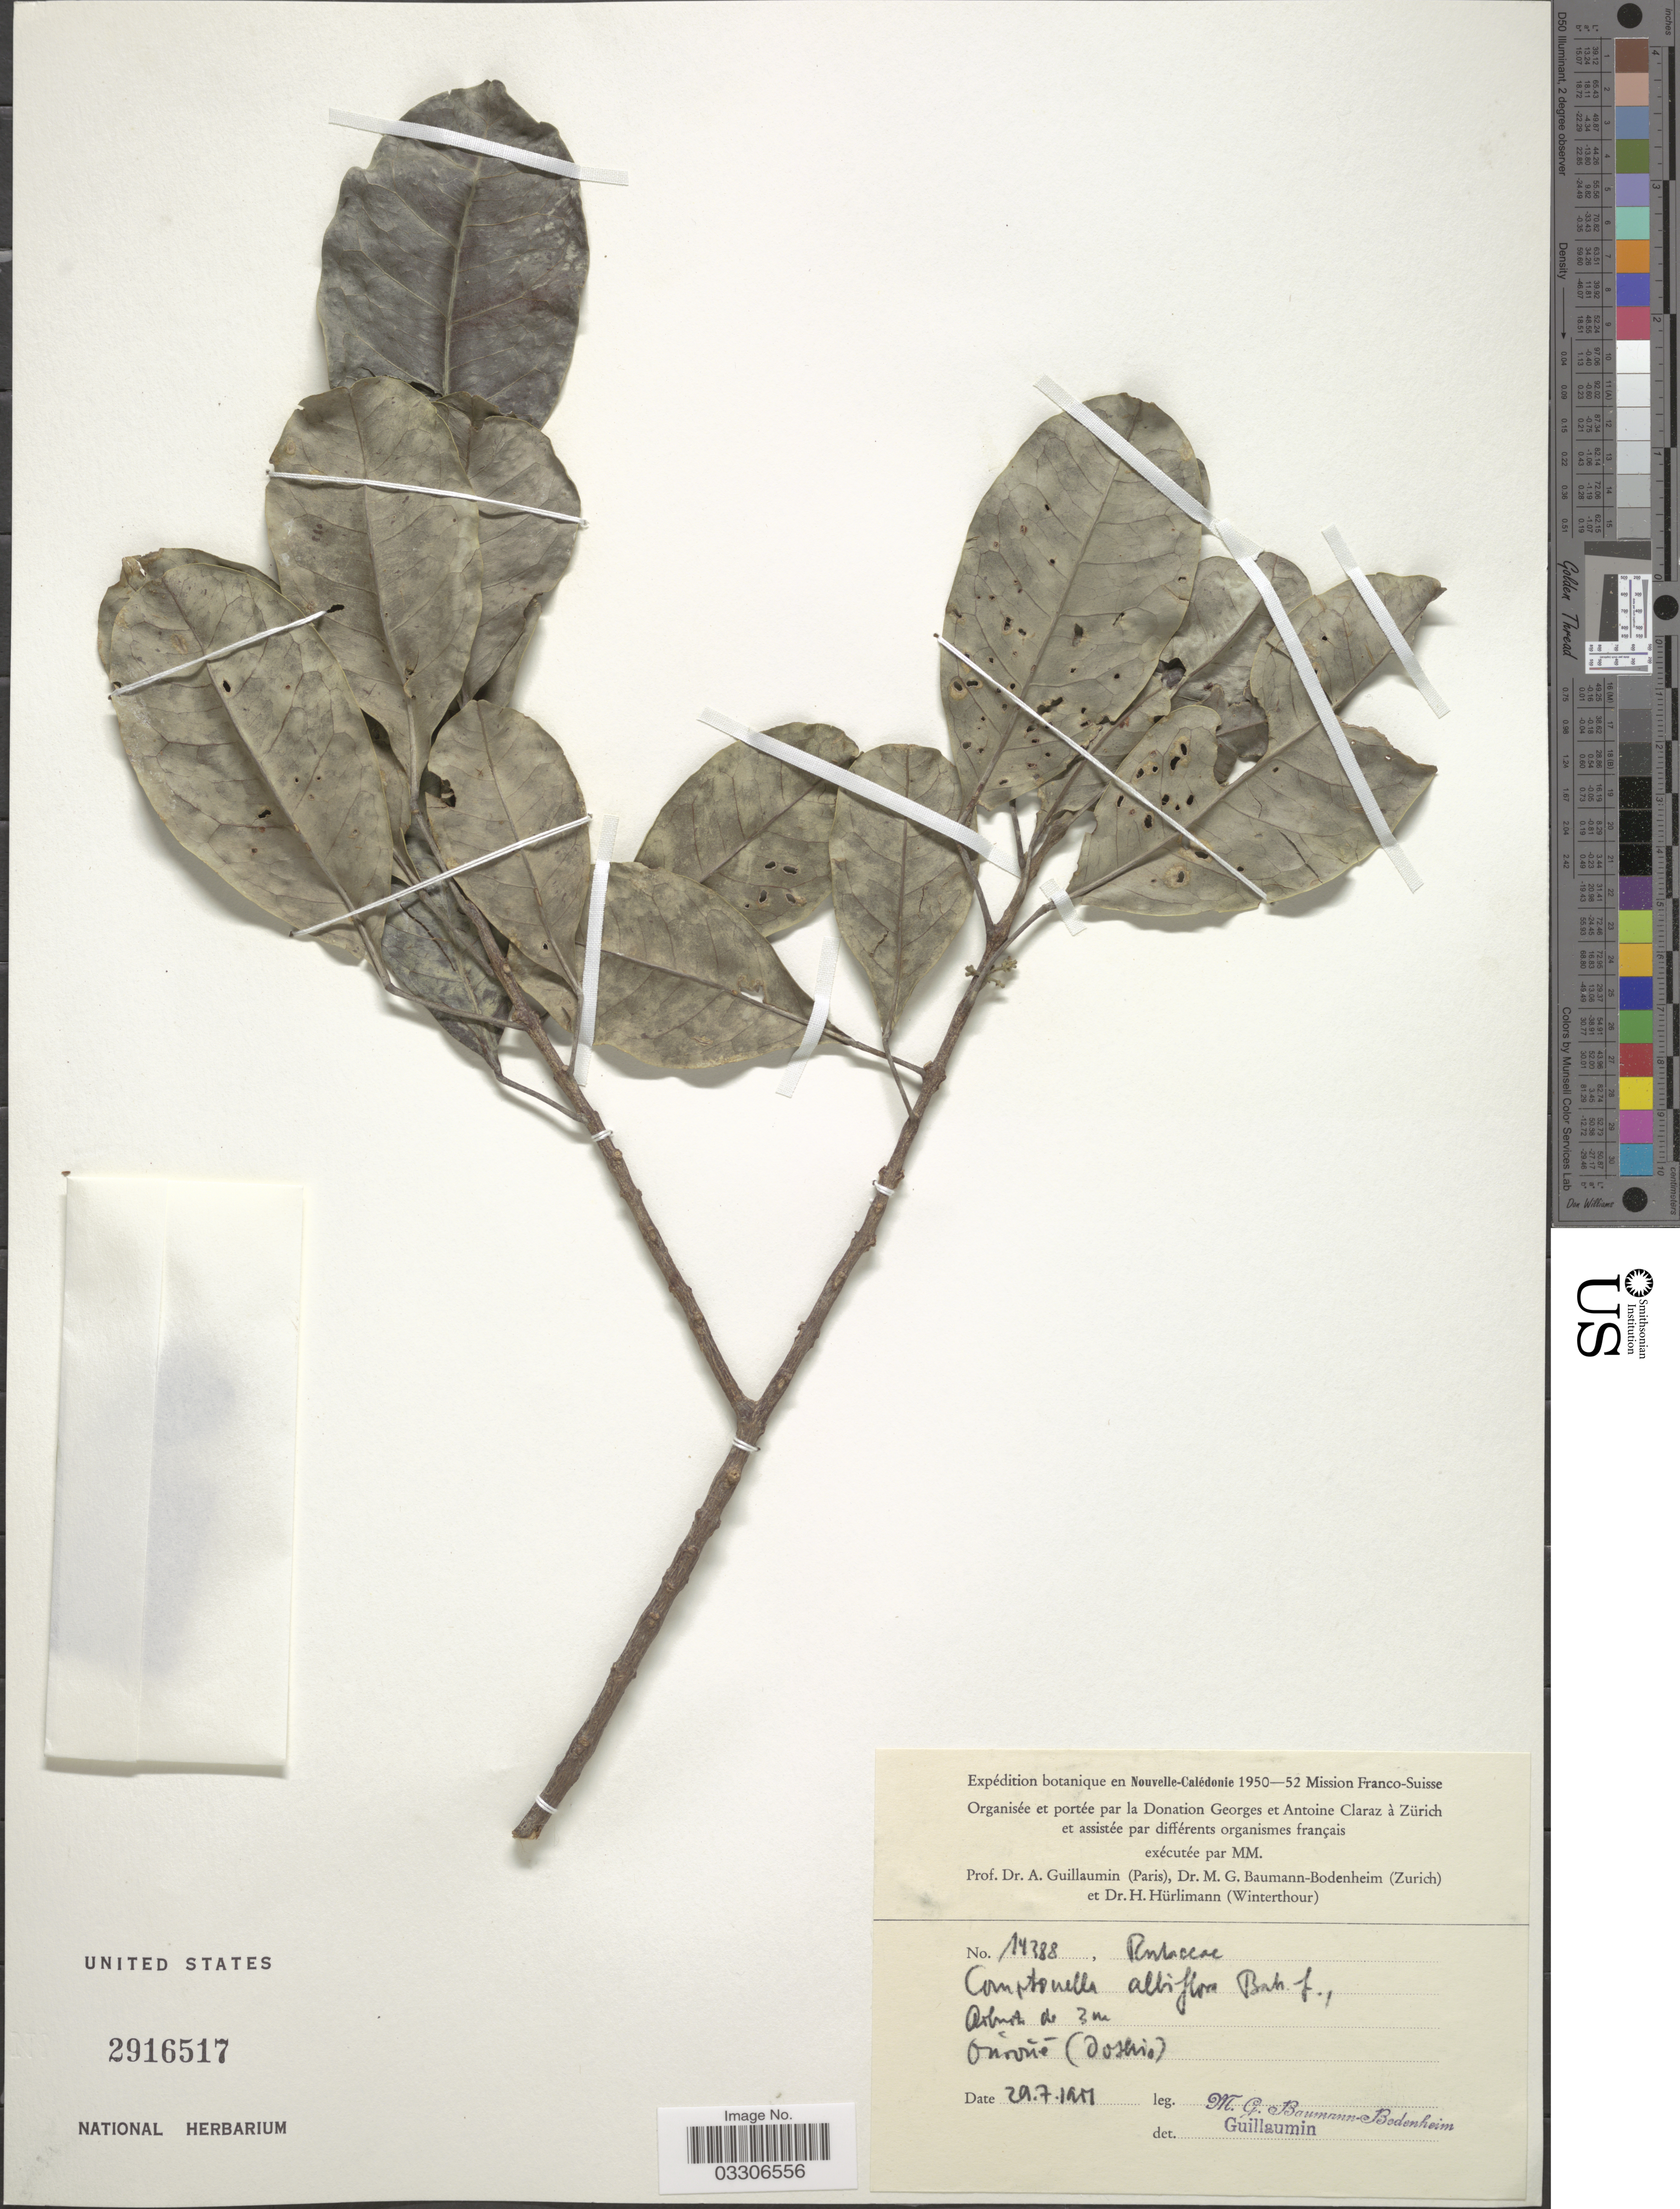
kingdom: Plantae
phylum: Tracheophyta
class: Magnoliopsida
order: Sapindales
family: Rutaceae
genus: Comptonella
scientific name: Comptonella microcarpa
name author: T.G. Hartley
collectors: M. G. Baumann-Bodenheim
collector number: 14388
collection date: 1951-07-29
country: New Caledonia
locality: Nouvelle-Calédonie. Ouroué (Dothio).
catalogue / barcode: US 2916517